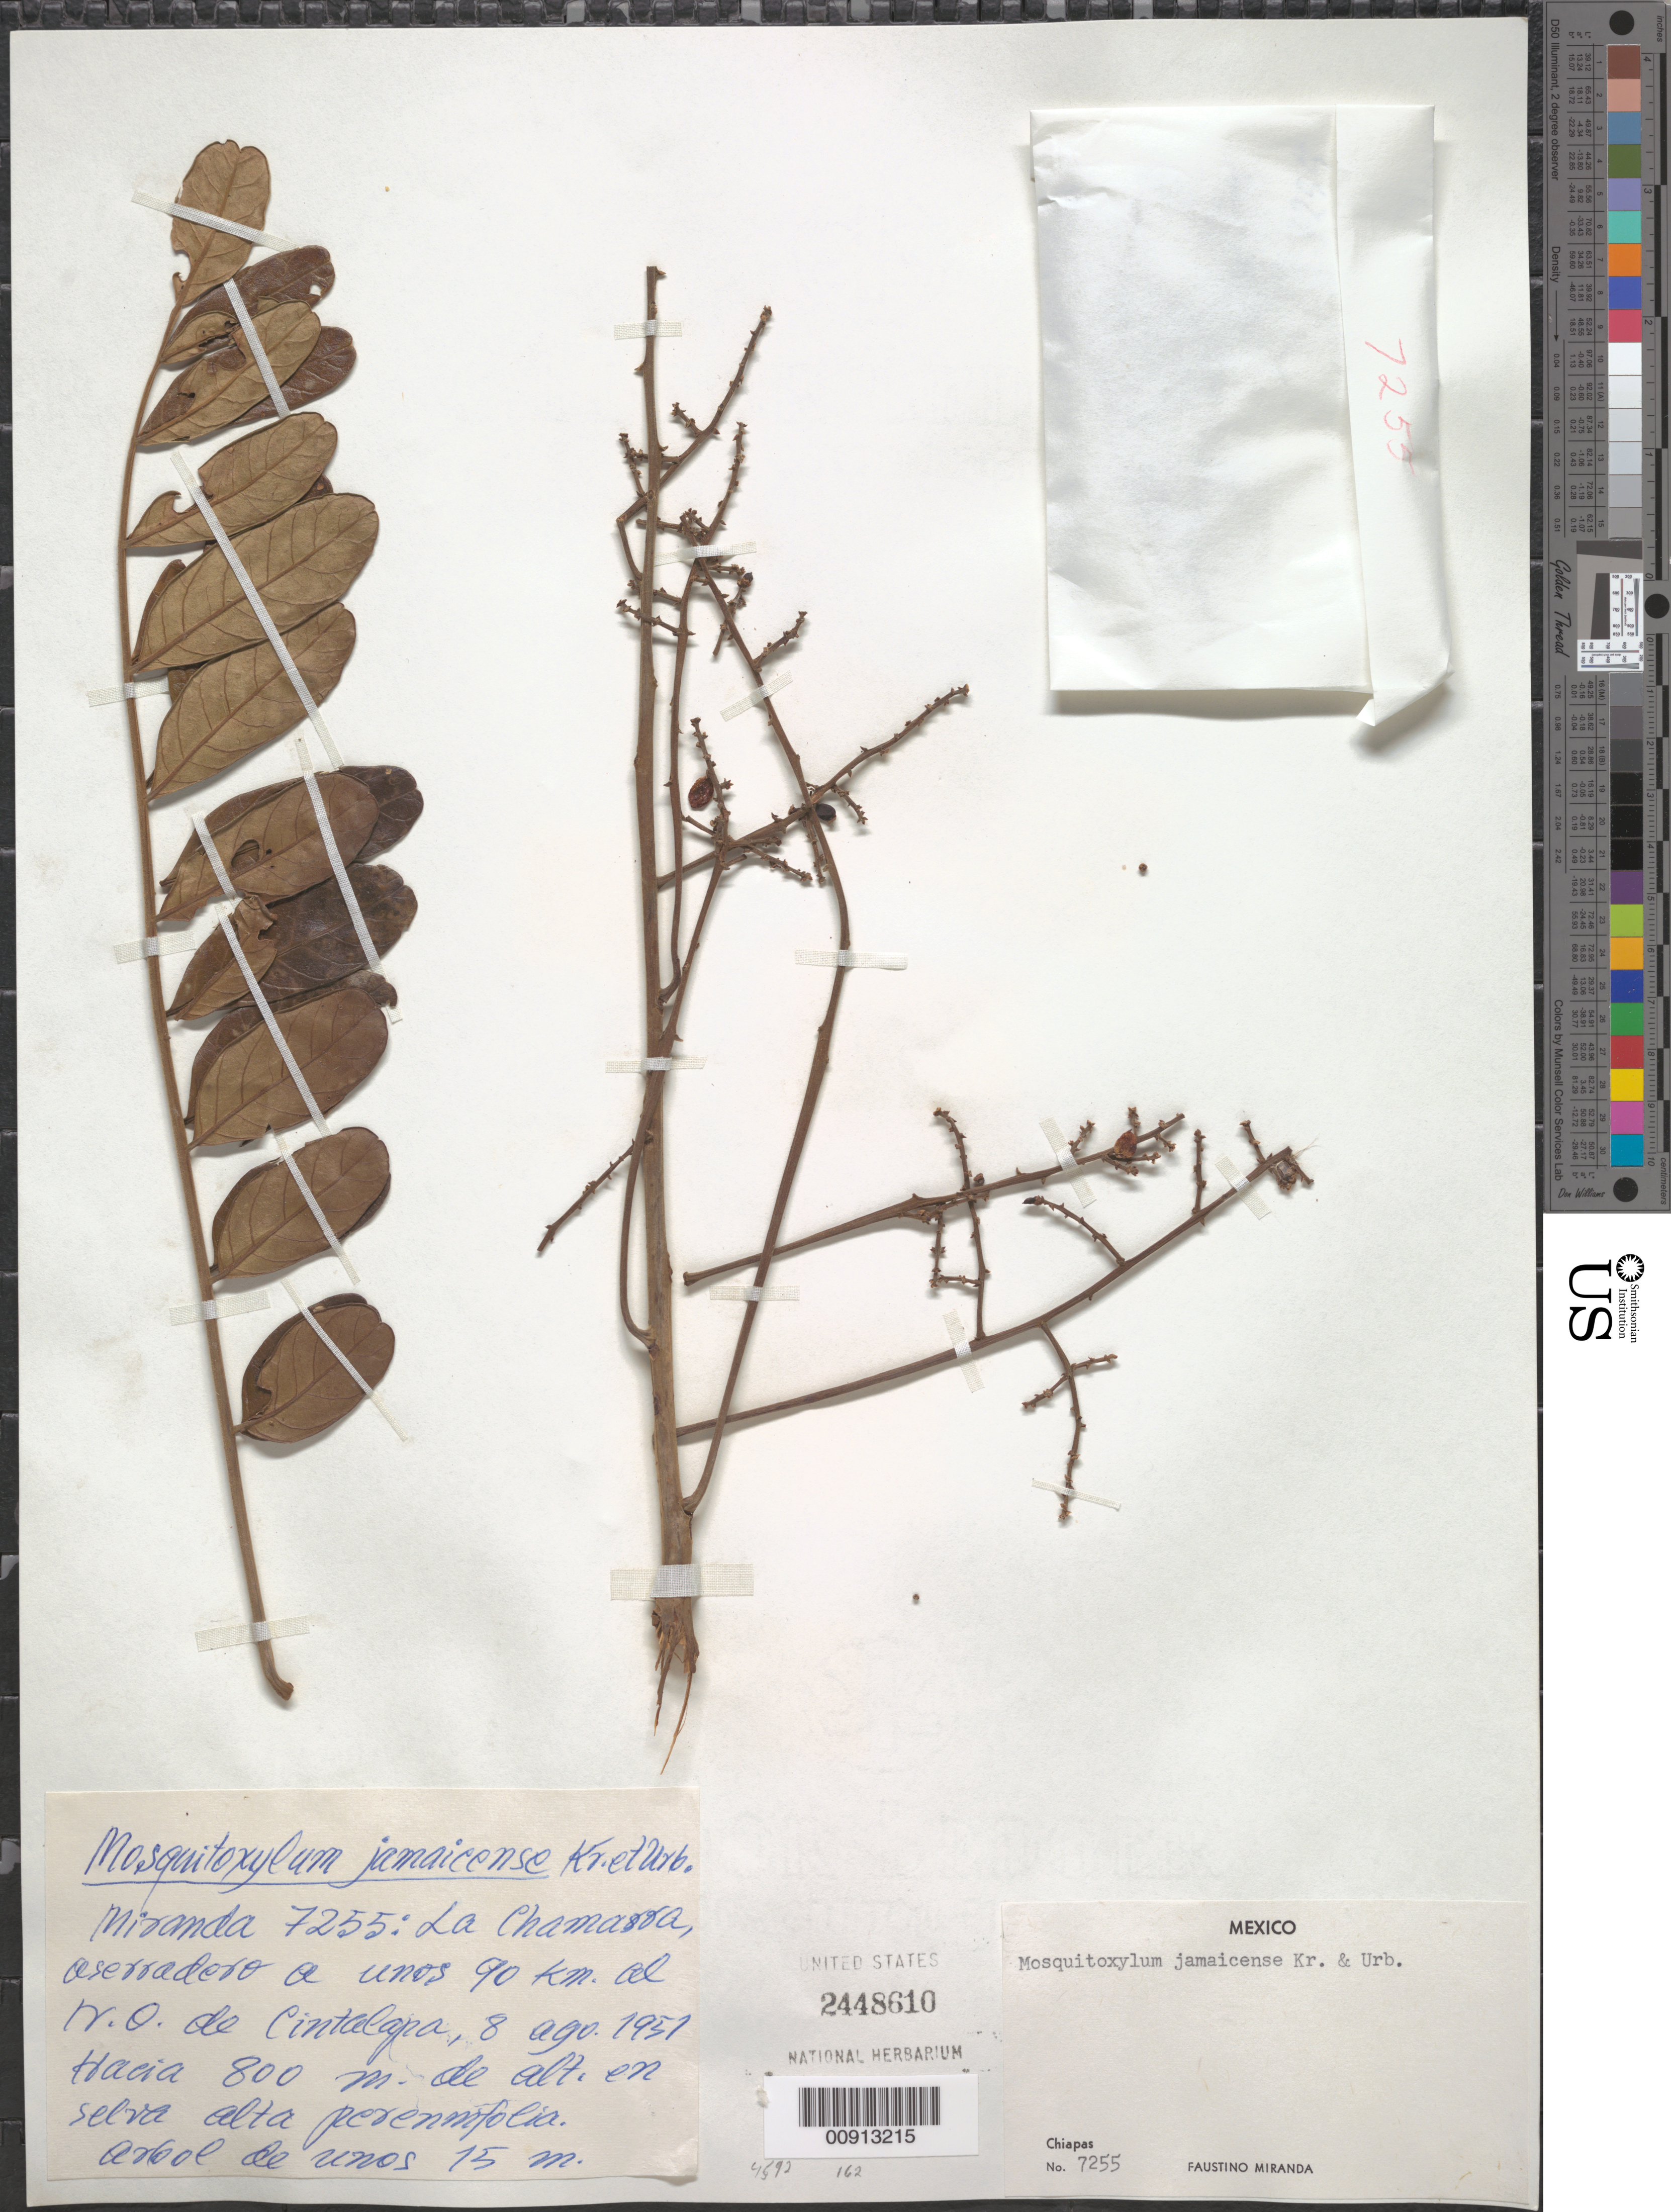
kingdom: Plantae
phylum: Tracheophyta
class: Magnoliopsida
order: Sapindales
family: Anacardiaceae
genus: Mosquitoxylum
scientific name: Mosquitoxylum jamaicense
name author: Krug & Urb.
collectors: Miranda G., F.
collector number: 7255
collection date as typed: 08 Aug 1951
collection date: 1951-08-08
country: Mexico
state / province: Chiapas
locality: La Chamarra, aserradero a unos 90 km. al N.O. de Cintalapa. Chiapas.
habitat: En selva alta perennifolia.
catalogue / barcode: US 2448610